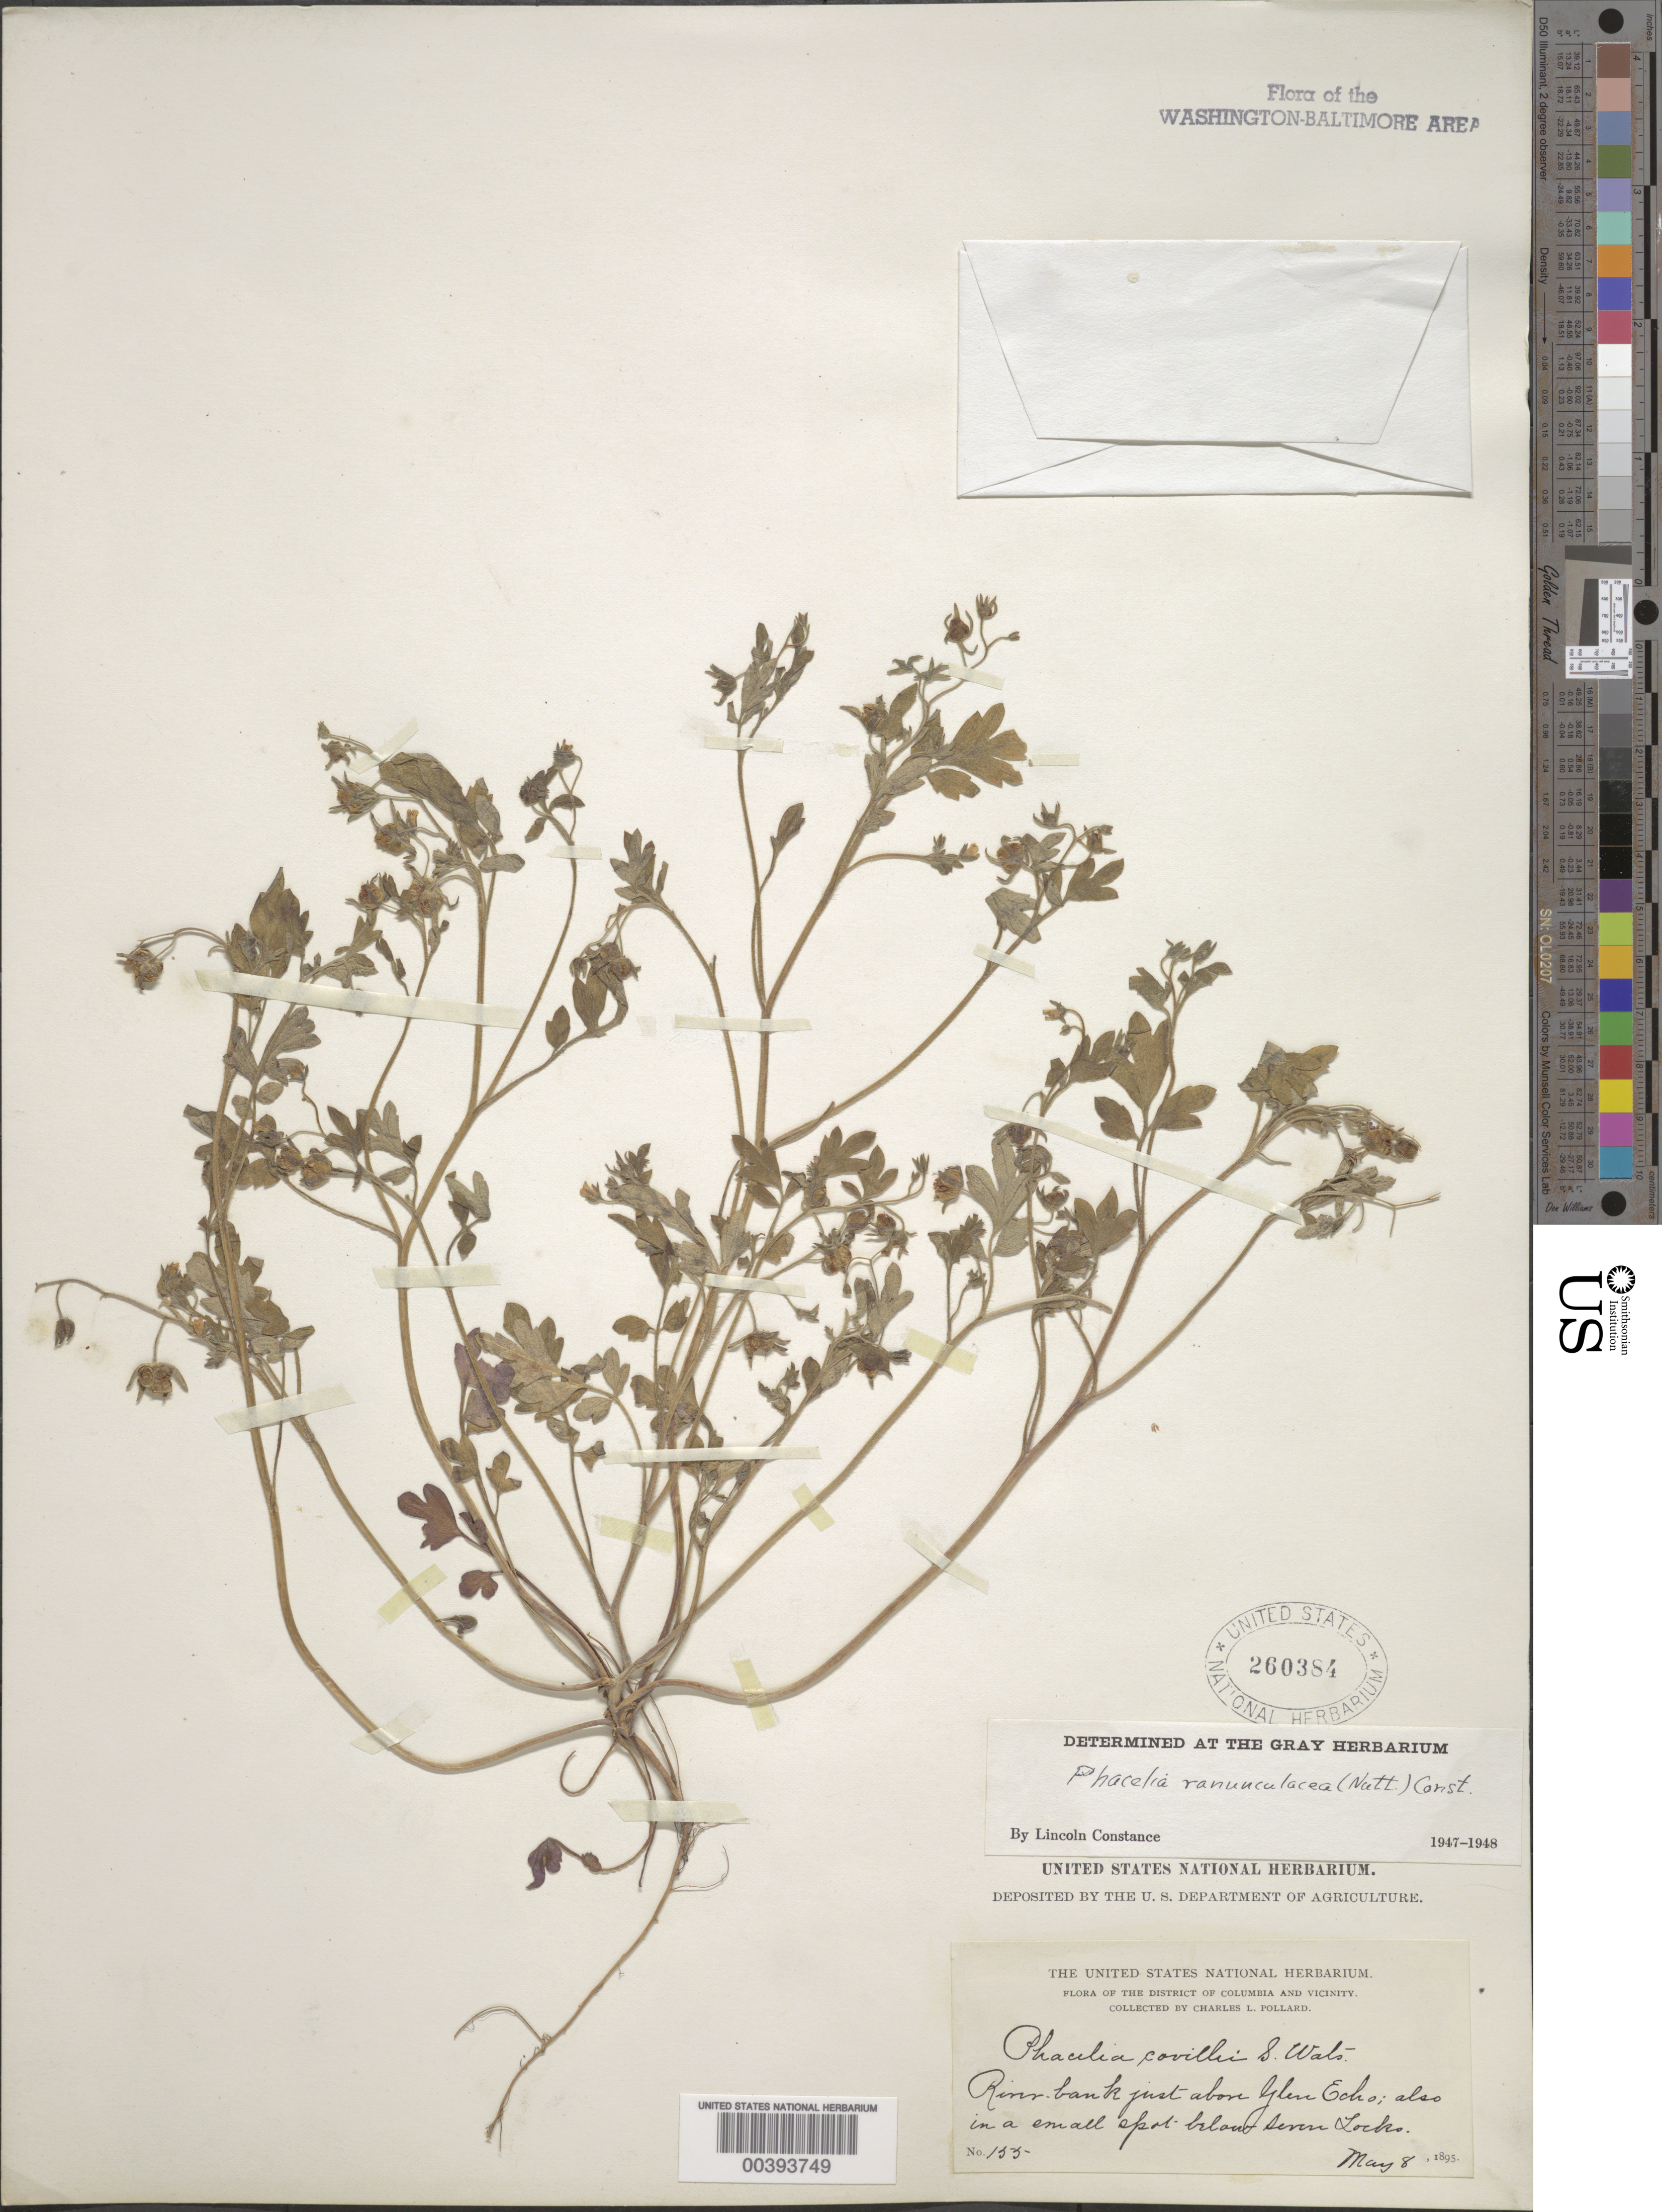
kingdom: Plantae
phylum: Tracheophyta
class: Magnoliopsida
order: Boraginales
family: Hydrophyllaceae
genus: Phacelia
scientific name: Phacelia ranunculacea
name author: (Nutt.) Constance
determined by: Constance, L., (UC), University of California Berkeley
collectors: C. L. Pollard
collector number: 155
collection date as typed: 08 May 1895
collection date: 1895-05-08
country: United States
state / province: Maryland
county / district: Montgomery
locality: Just above Glen Echo; also below Seven Locks C. & O. Canal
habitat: River bank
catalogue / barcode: US 260384